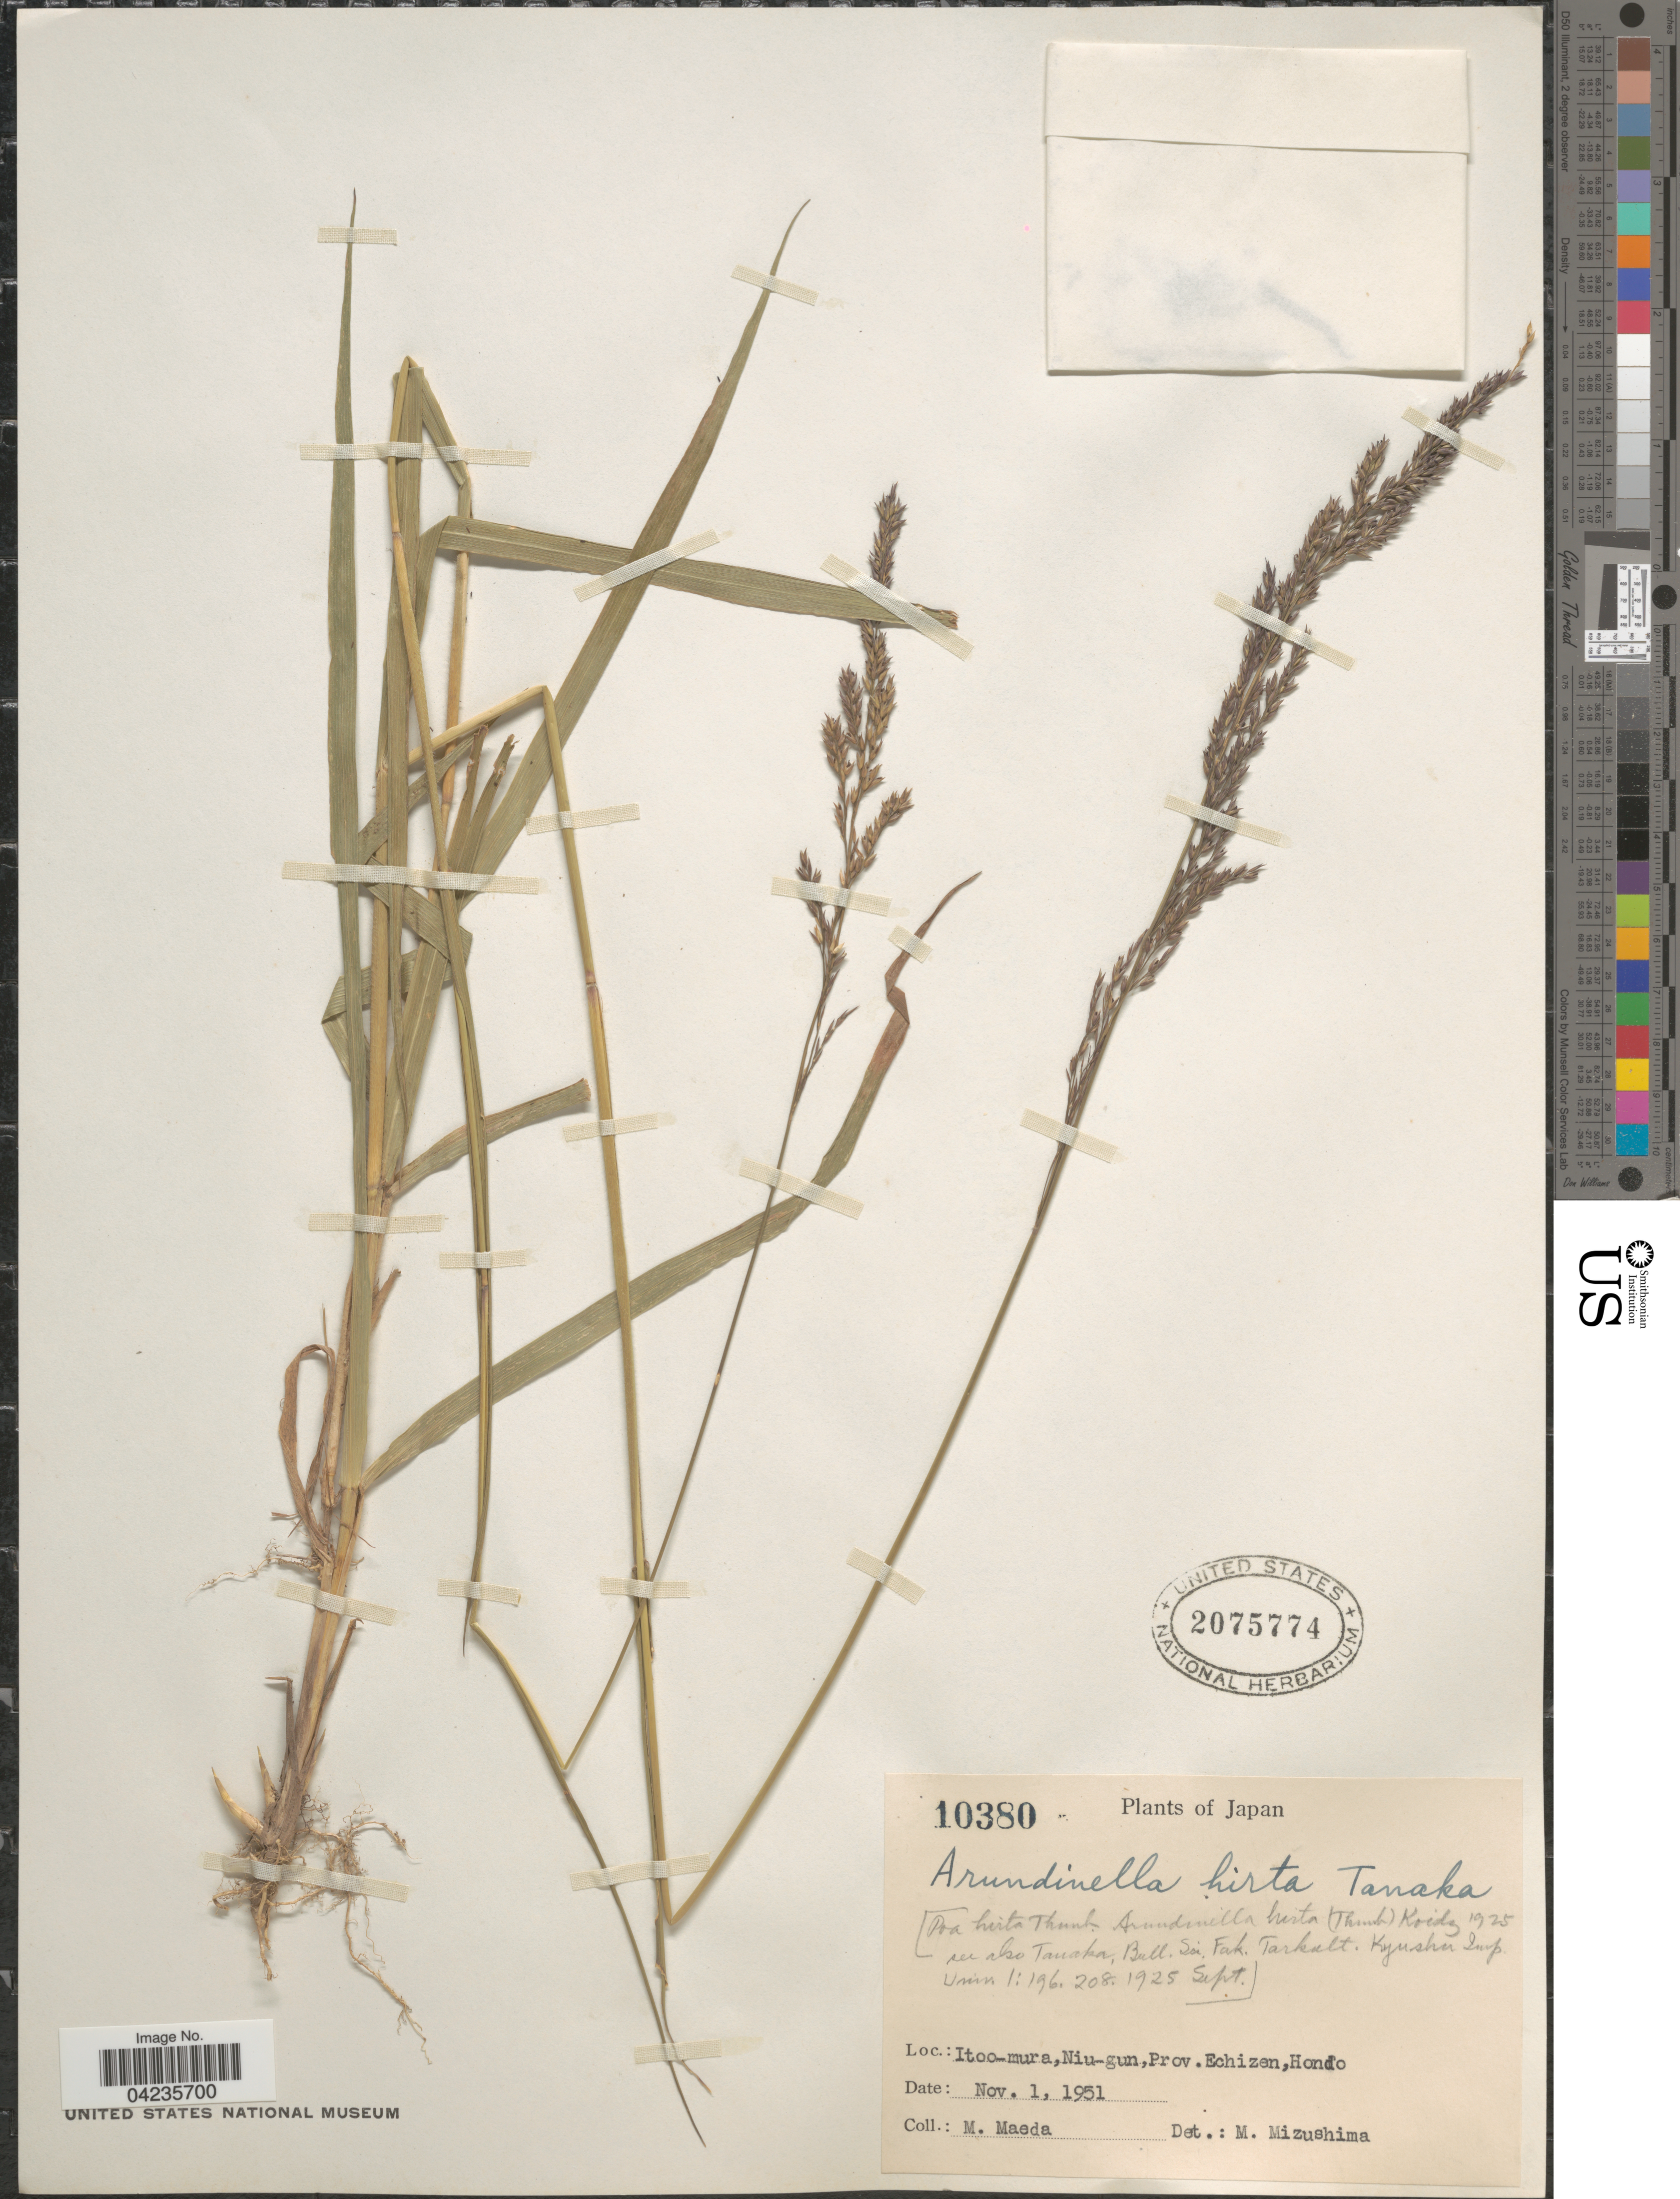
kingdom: Plantae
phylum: Tracheophyta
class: Liliopsida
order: Poales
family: Poaceae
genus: Arundinella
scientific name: Arundinella hirta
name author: (Thunb.) Tanaka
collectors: M. Maeda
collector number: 10380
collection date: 1951-11-01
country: Japan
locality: Itoo-mura, Niu-gun, Prov. Echizen, Hondo.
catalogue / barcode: US 2075774